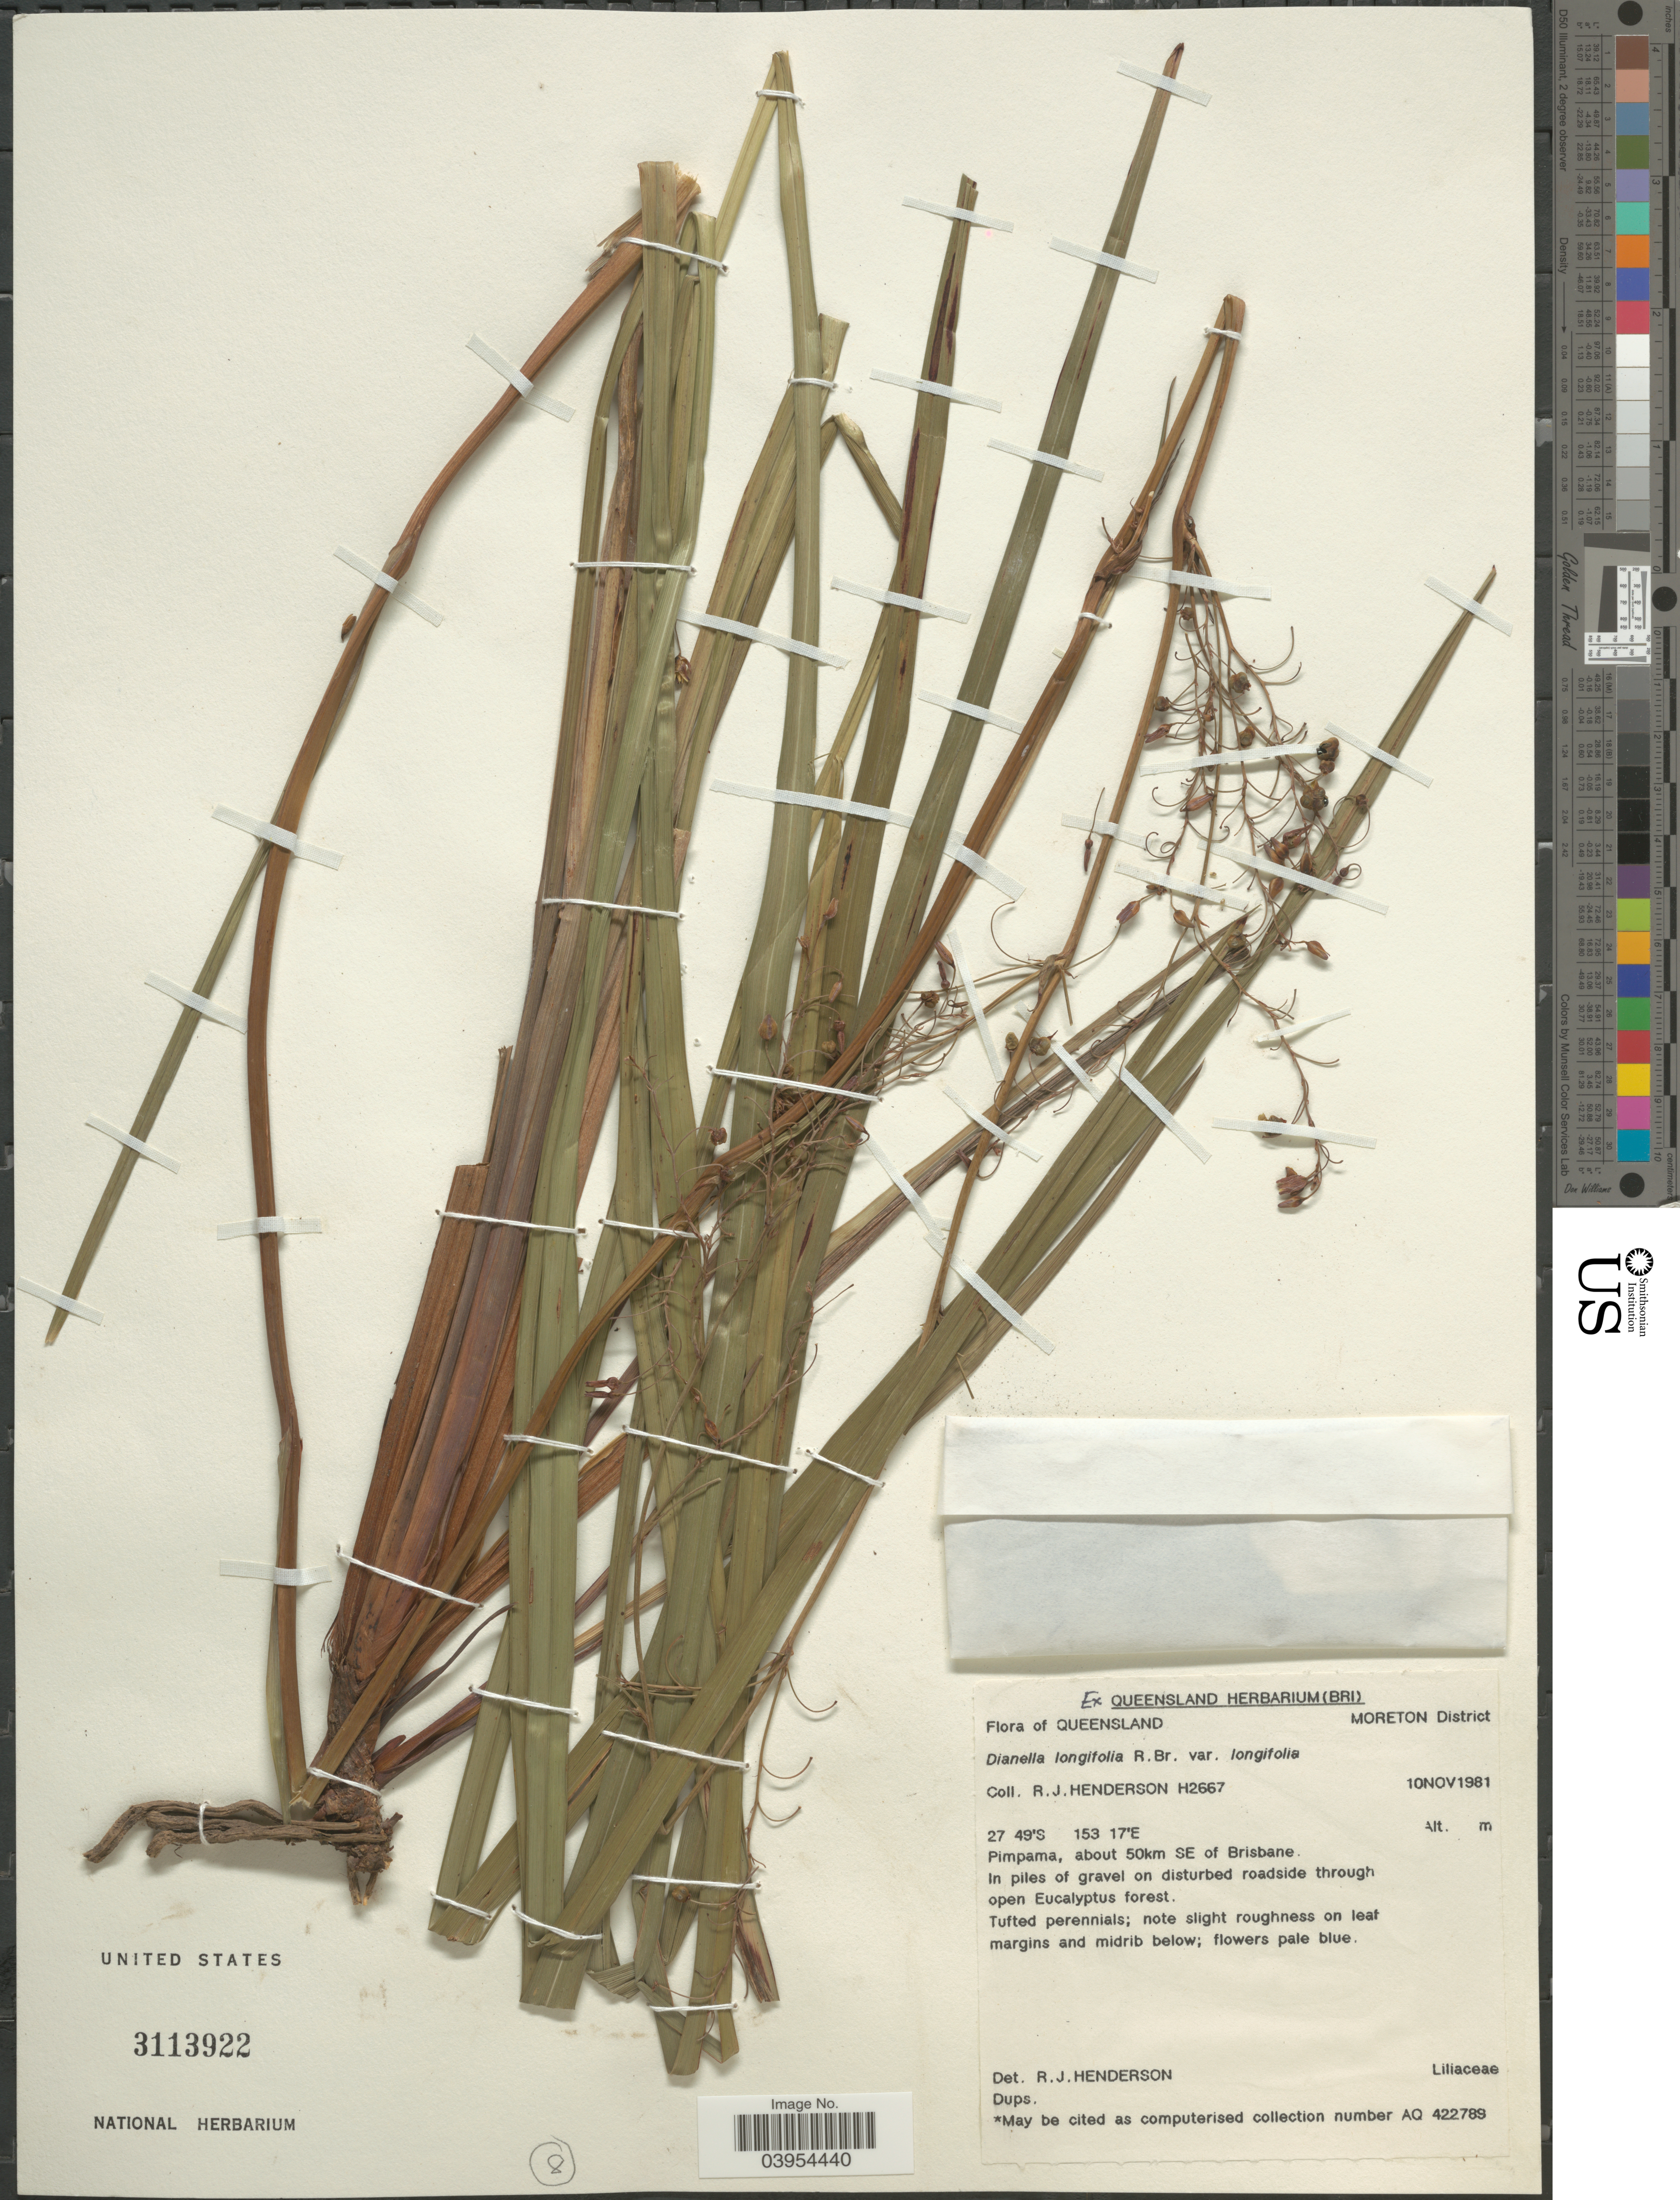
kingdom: Plantae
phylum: Tracheophyta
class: Liliopsida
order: Asparagales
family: Asphodelaceae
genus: Dianella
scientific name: Dianella longifolia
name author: R. Br.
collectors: R. J. F. Henderson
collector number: H2667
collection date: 1981-11-10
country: Australia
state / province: Queensland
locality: Moreton District. Pimpama, about 50km SE of Brisbane.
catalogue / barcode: US 3113922